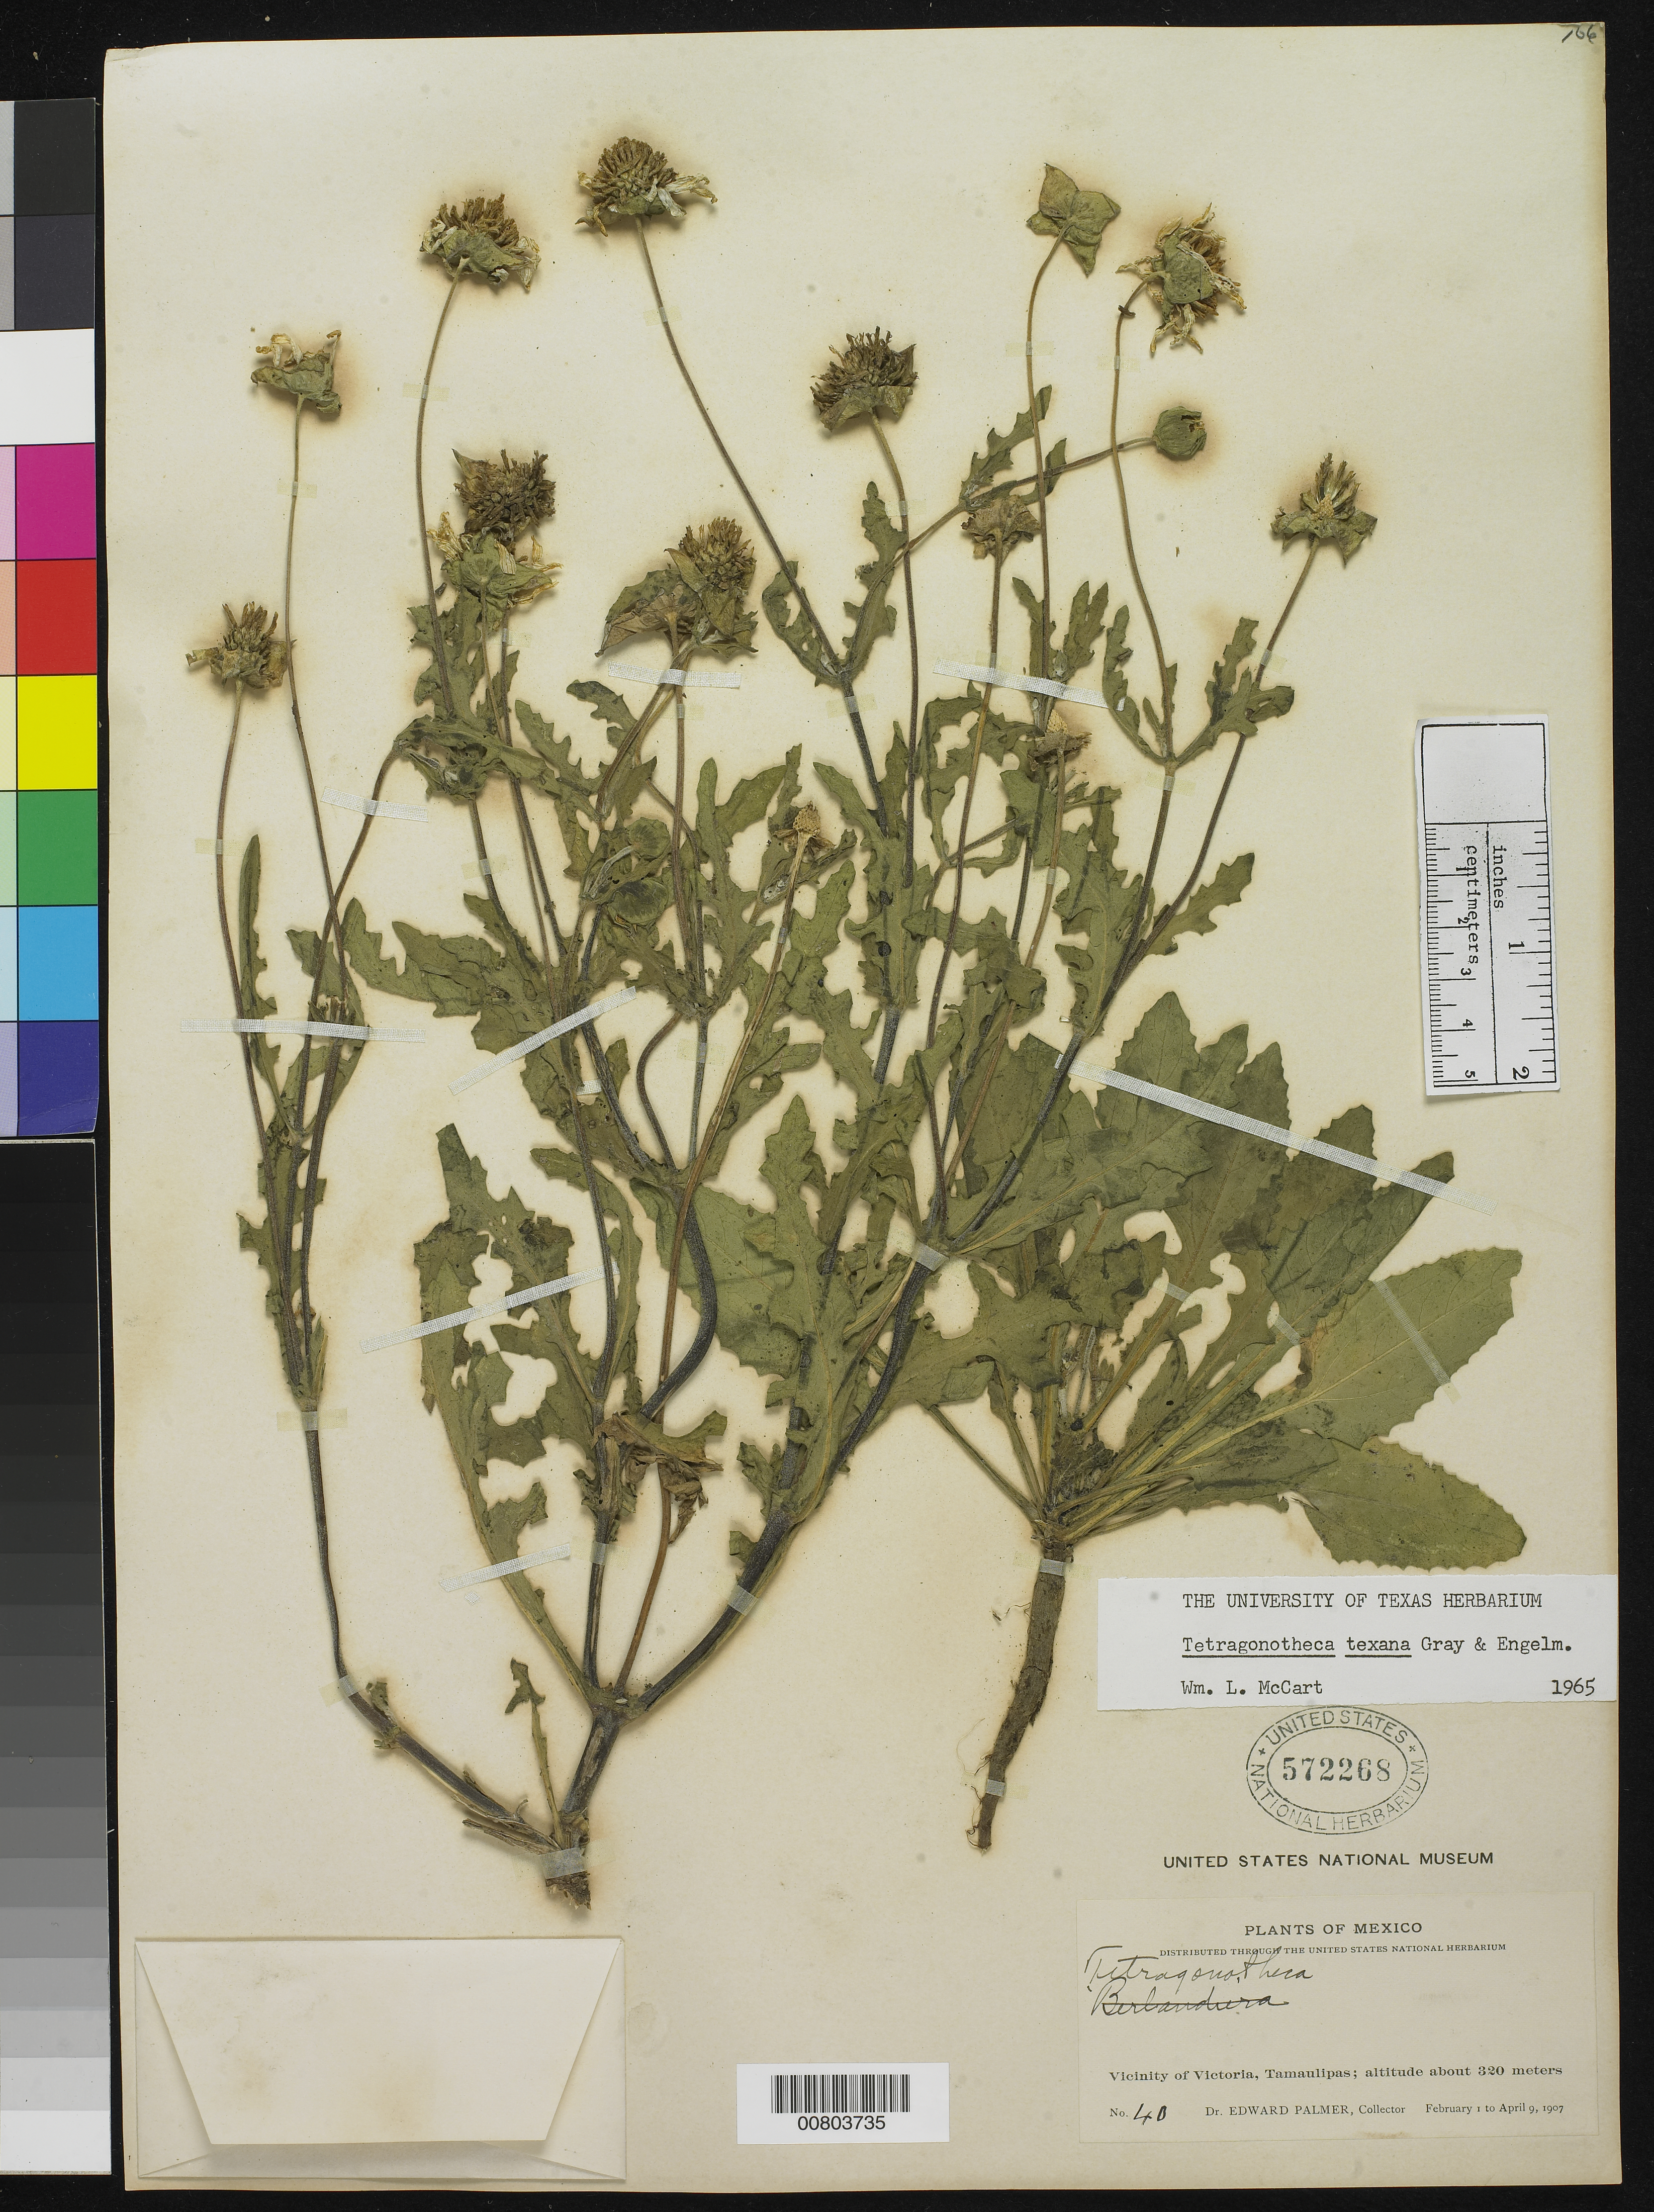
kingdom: Plantae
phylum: Tracheophyta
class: Magnoliopsida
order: Asterales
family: Asteraceae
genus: Tetragonotheca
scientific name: Tetragonotheca texana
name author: A. Gray & Engelm.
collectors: E. Palmer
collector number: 40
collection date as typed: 01 Feb 1907 to 09 Apr 1907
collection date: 1907-02-01/1907-04-09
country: Mexico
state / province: Tamaulipas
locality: Vicinity of Victoria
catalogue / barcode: US 572268